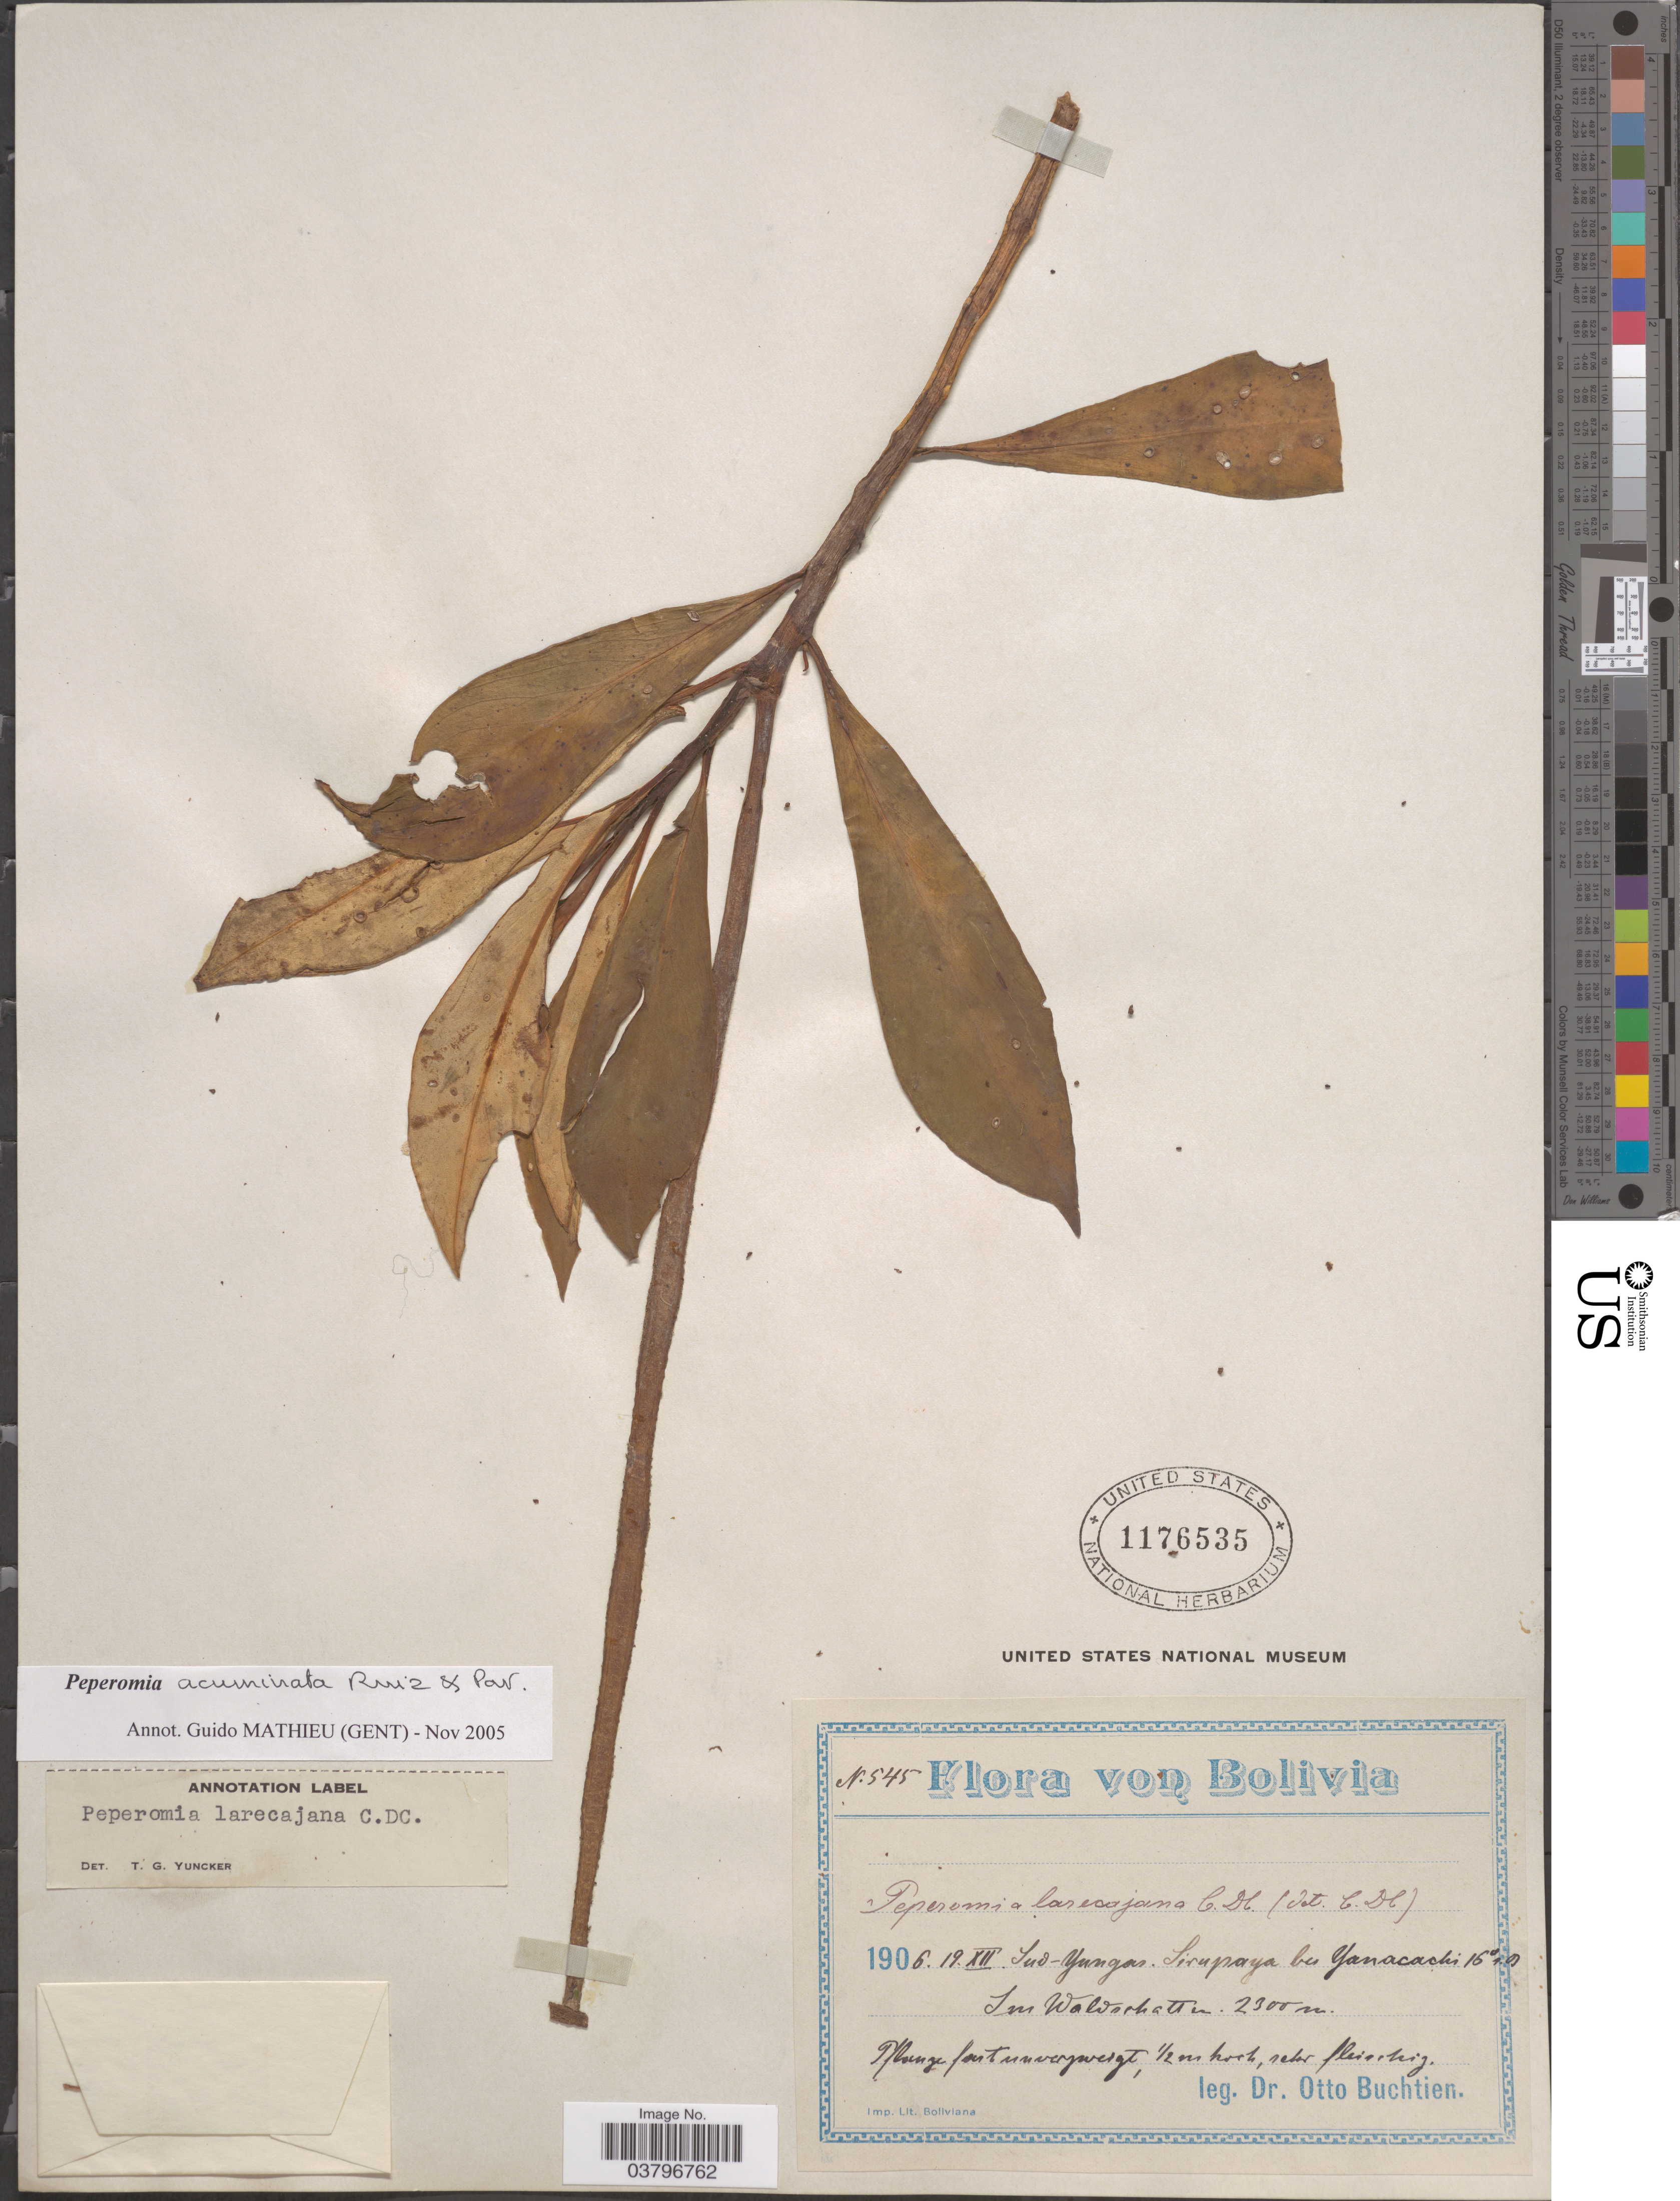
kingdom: Plantae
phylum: Tracheophyta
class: Magnoliopsida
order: Piperales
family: Piperaceae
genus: Peperomia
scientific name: Peperomia acuminata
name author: Ruiz & Pav.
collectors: O. Buchtien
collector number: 545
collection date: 1906-12-19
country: Bolivia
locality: Sud-Yungas. Sirupaya bei Yanacachi 16° s. Br.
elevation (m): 2300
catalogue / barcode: US 1176535